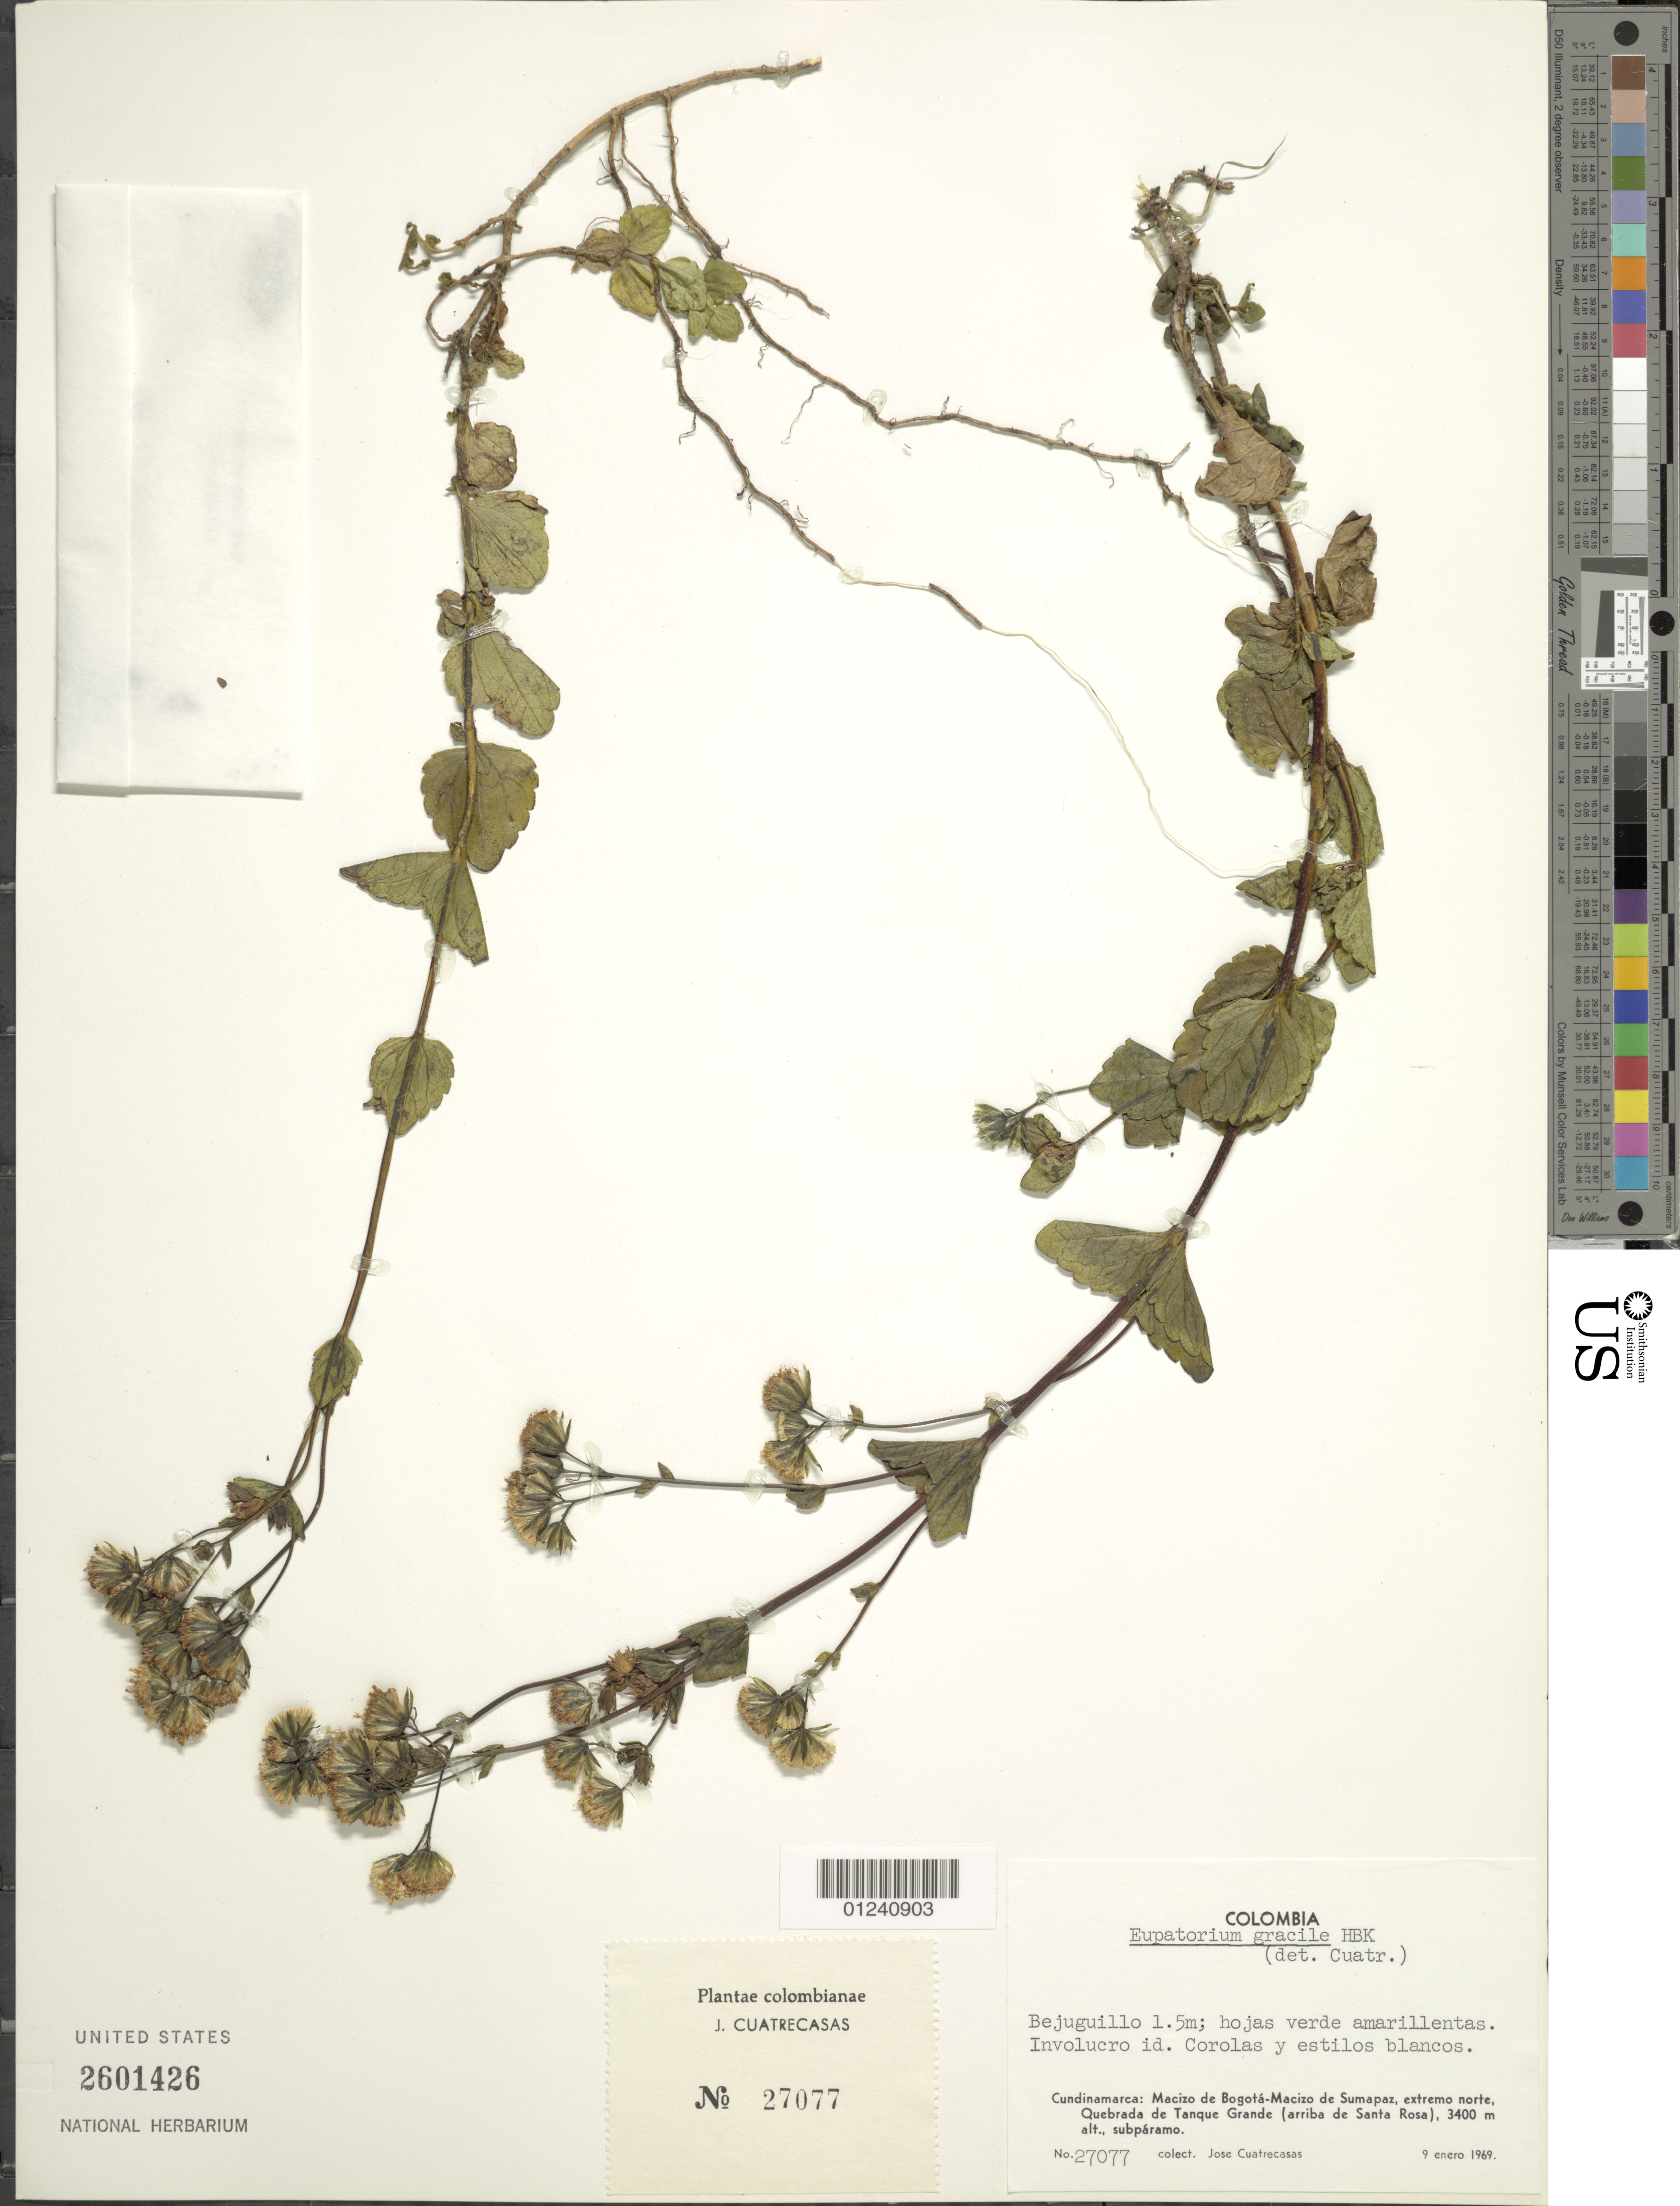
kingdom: Plantae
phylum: Tracheophyta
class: Magnoliopsida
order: Asterales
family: Asteraceae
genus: Ageratina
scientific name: Ageratina gracilis var. epilobioides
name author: (Kunth) R.M. King & H. Rob. ex Luteyn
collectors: J. Cuatrecasas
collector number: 27077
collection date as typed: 09 Jan 1969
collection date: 1969-01-09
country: Colombia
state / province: Cundinamarca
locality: Macizo de Bogotá-Macizo de Sumapaz, extremo norte; Quebrada de Tanque Grande (arriba de Santa Rosa).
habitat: subparamo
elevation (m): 3400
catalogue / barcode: US 2601426